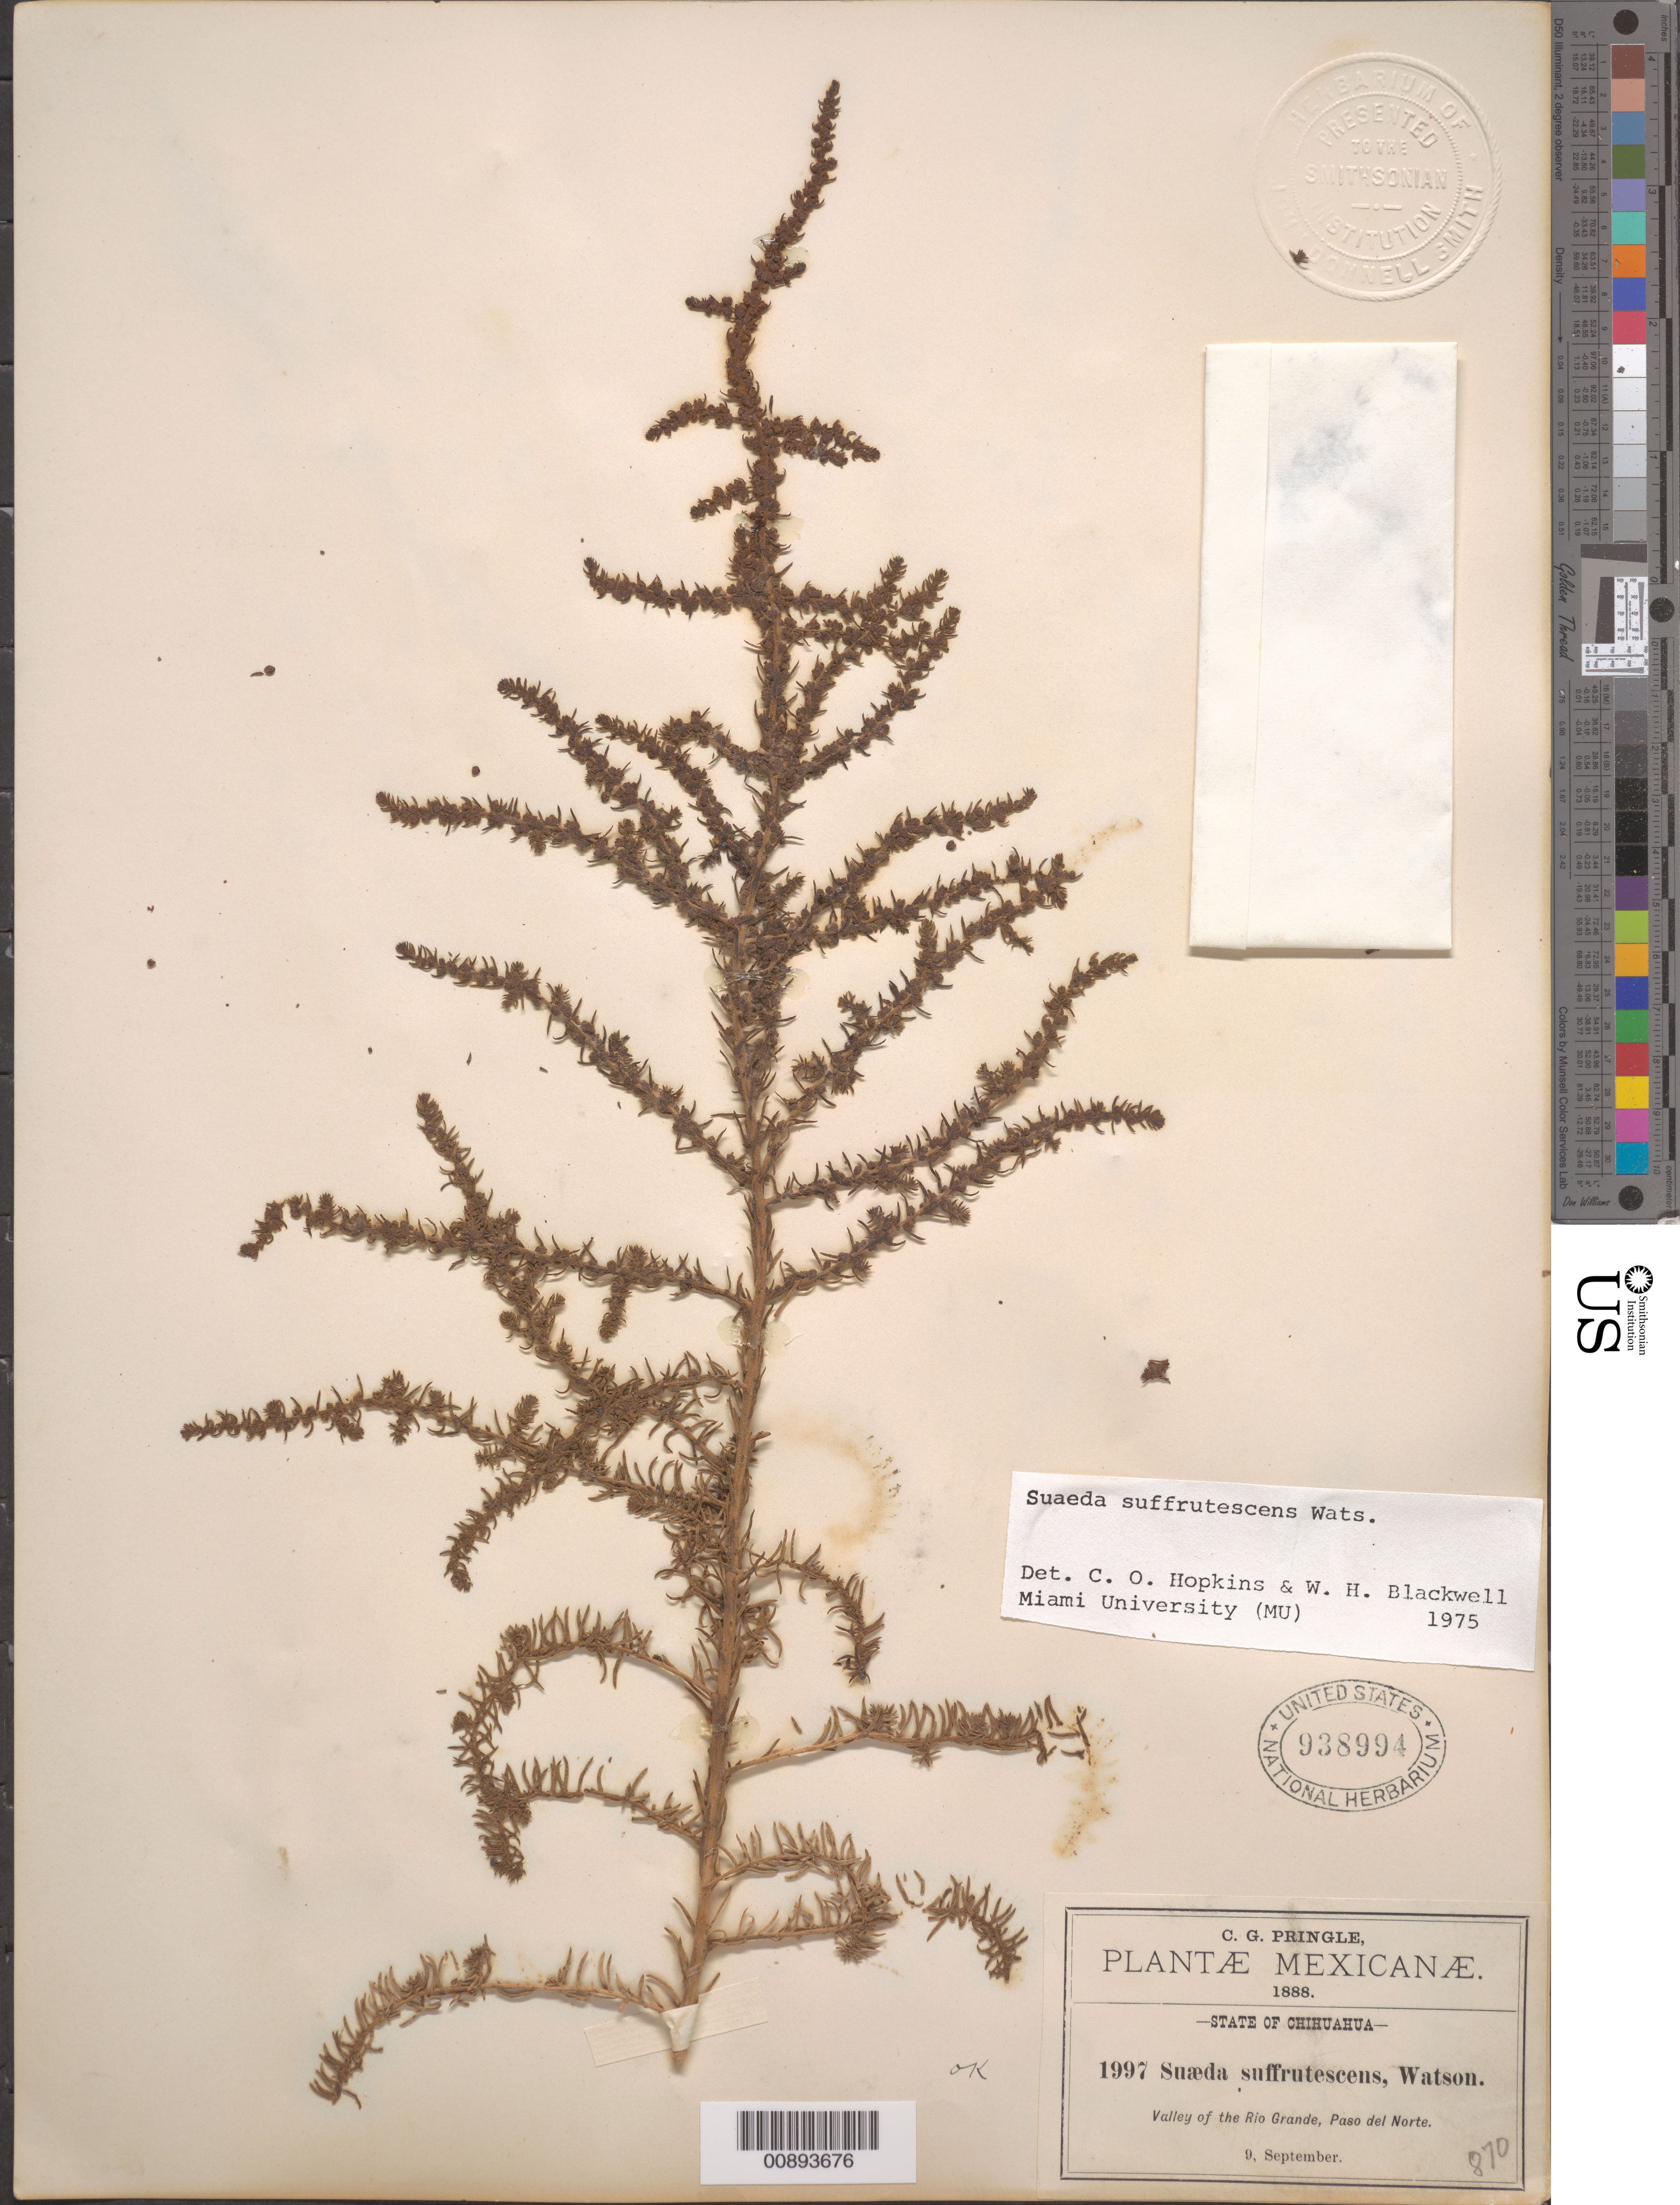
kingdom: Plantae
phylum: Tracheophyta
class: Magnoliopsida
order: Caryophyllales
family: Amaranthaceae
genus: Suaeda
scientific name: Suaeda suffrutescens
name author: S. Watson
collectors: C. G. Pringle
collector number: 1997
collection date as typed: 09 Sep 1888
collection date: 1888-09-09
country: Mexico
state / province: Chihuahua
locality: Valley of the Rio Grande, Paso del Norte, Chihuahua.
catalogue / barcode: US 938994